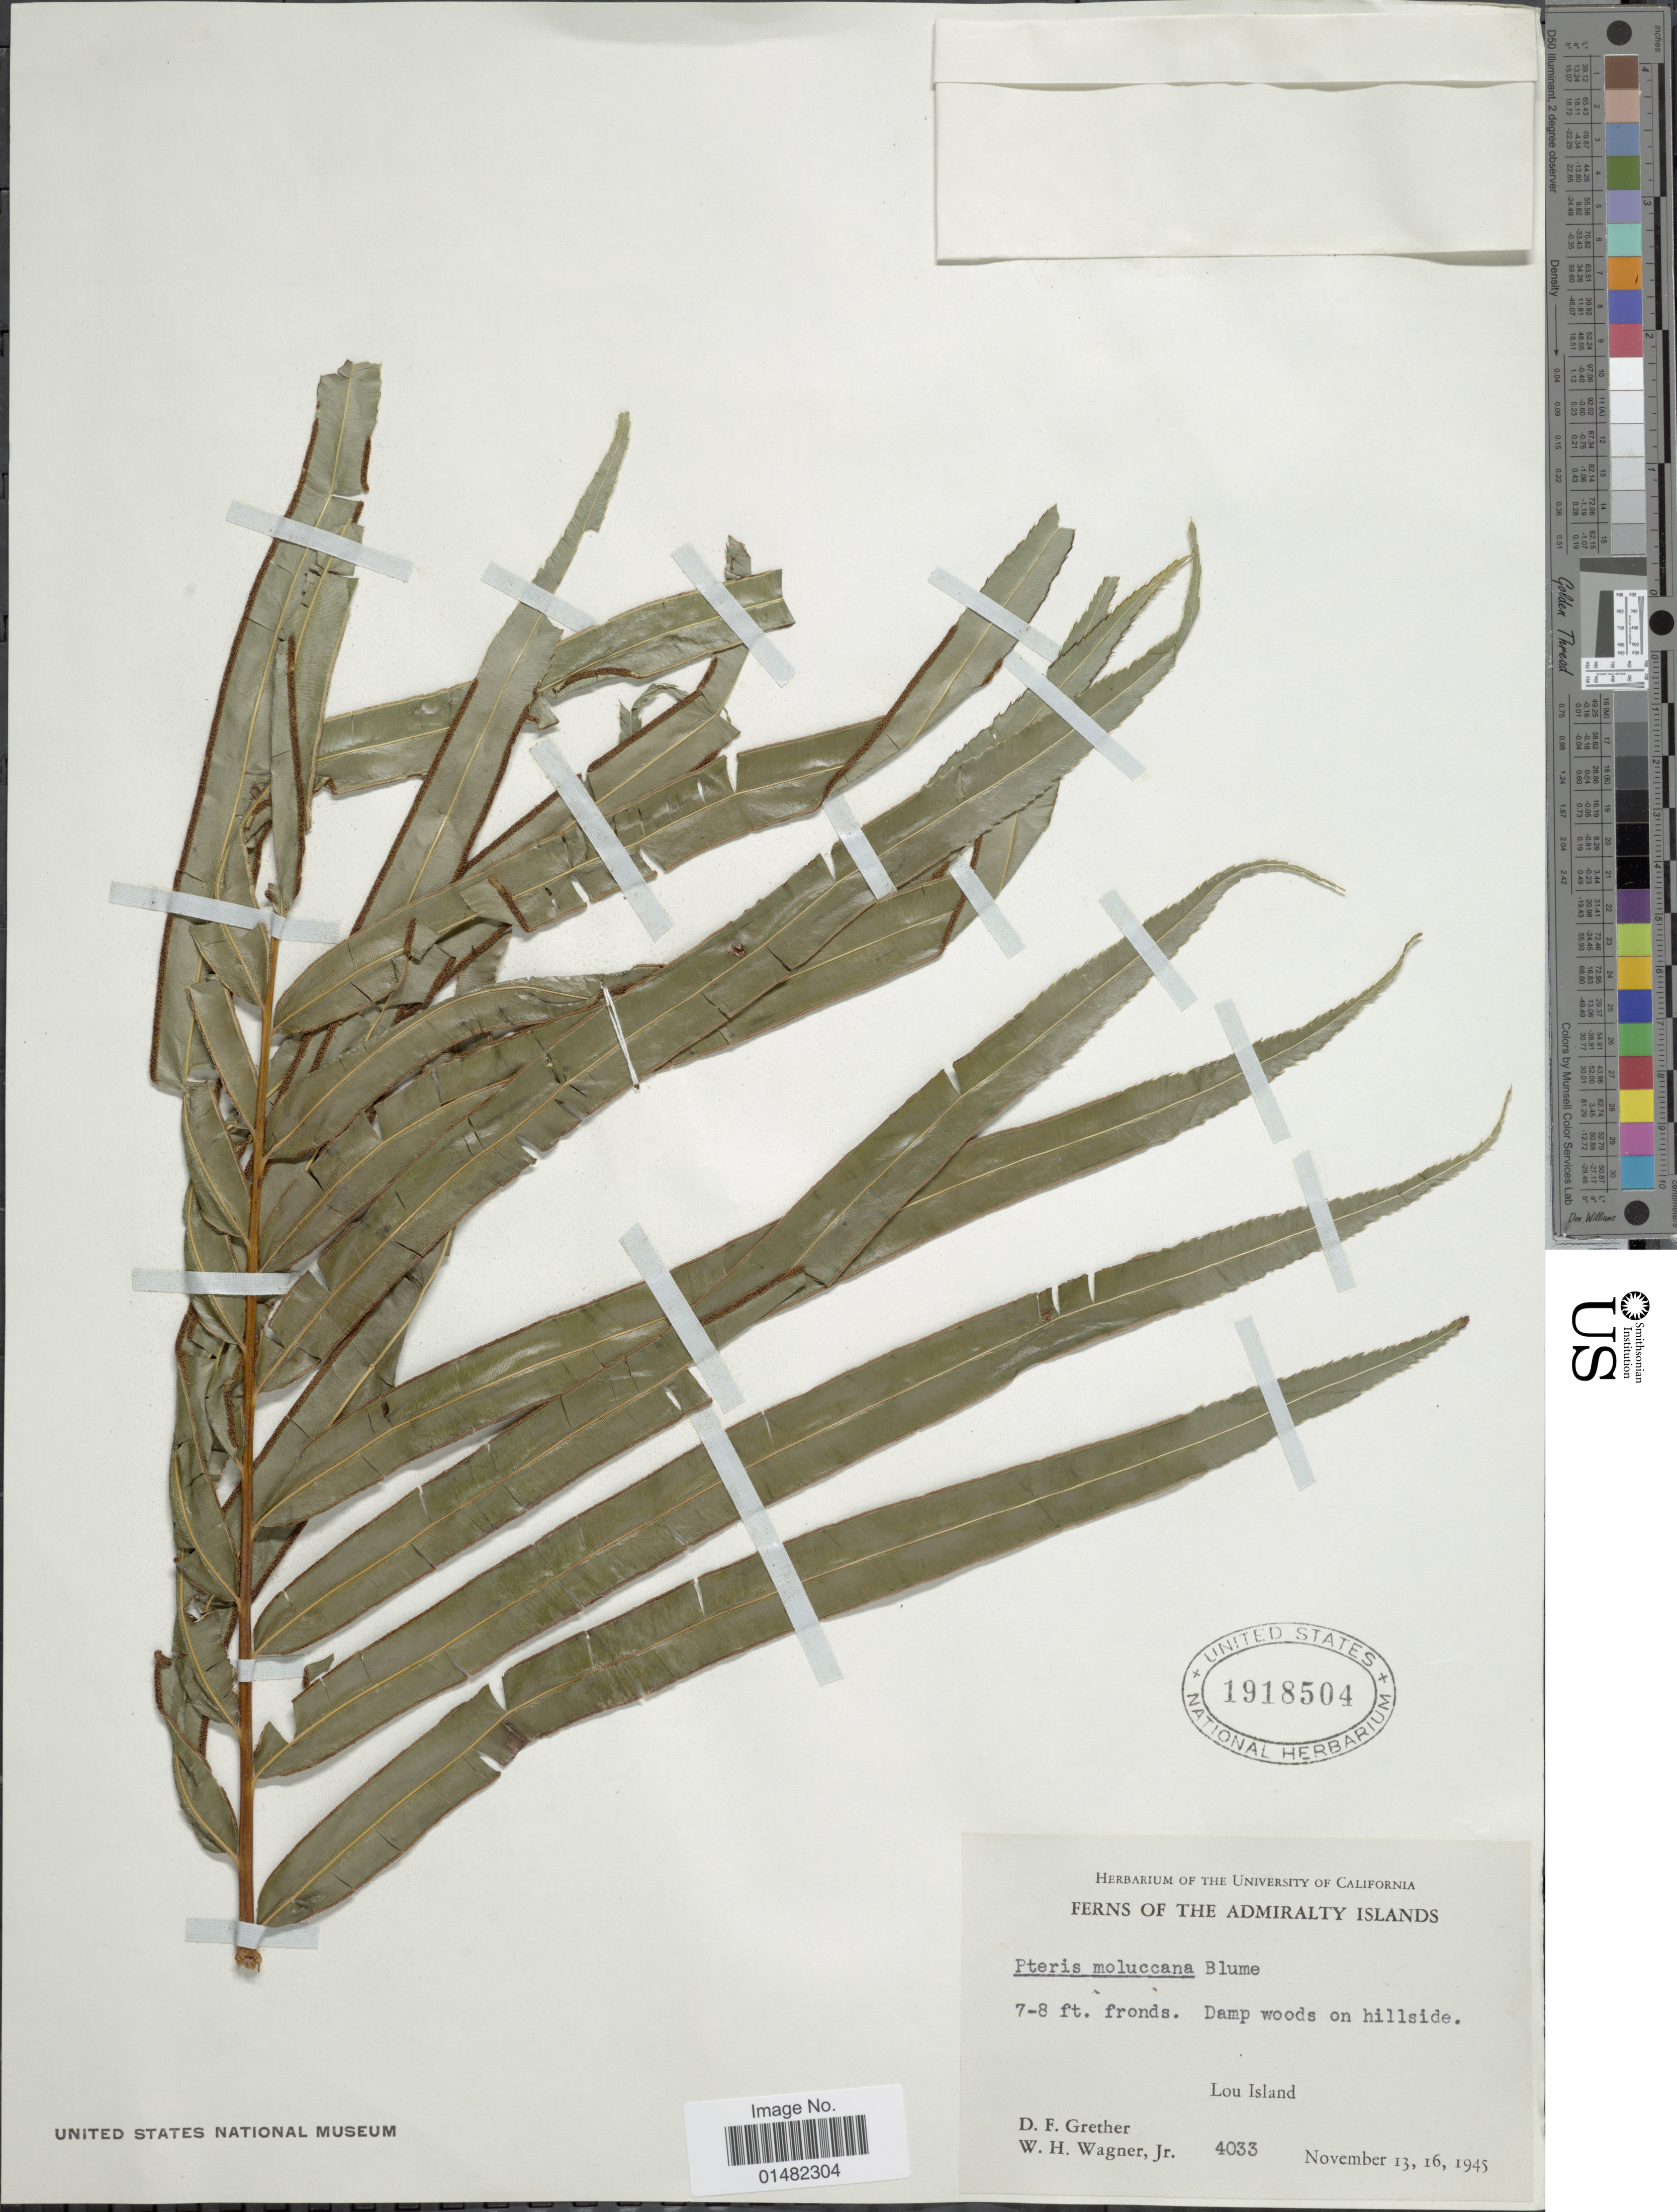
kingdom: Plantae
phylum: Tracheophyta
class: Polypodiopsida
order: Polypodiales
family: Pteridaceae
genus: Pteris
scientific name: Pteris moluccana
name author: Blume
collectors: D. F. Grether & W. H. Wagner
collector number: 4033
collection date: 1945-11-13/1945-11-16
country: Papua New Guinea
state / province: Manus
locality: Admiralty Islands, Lou Island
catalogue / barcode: US 1918504